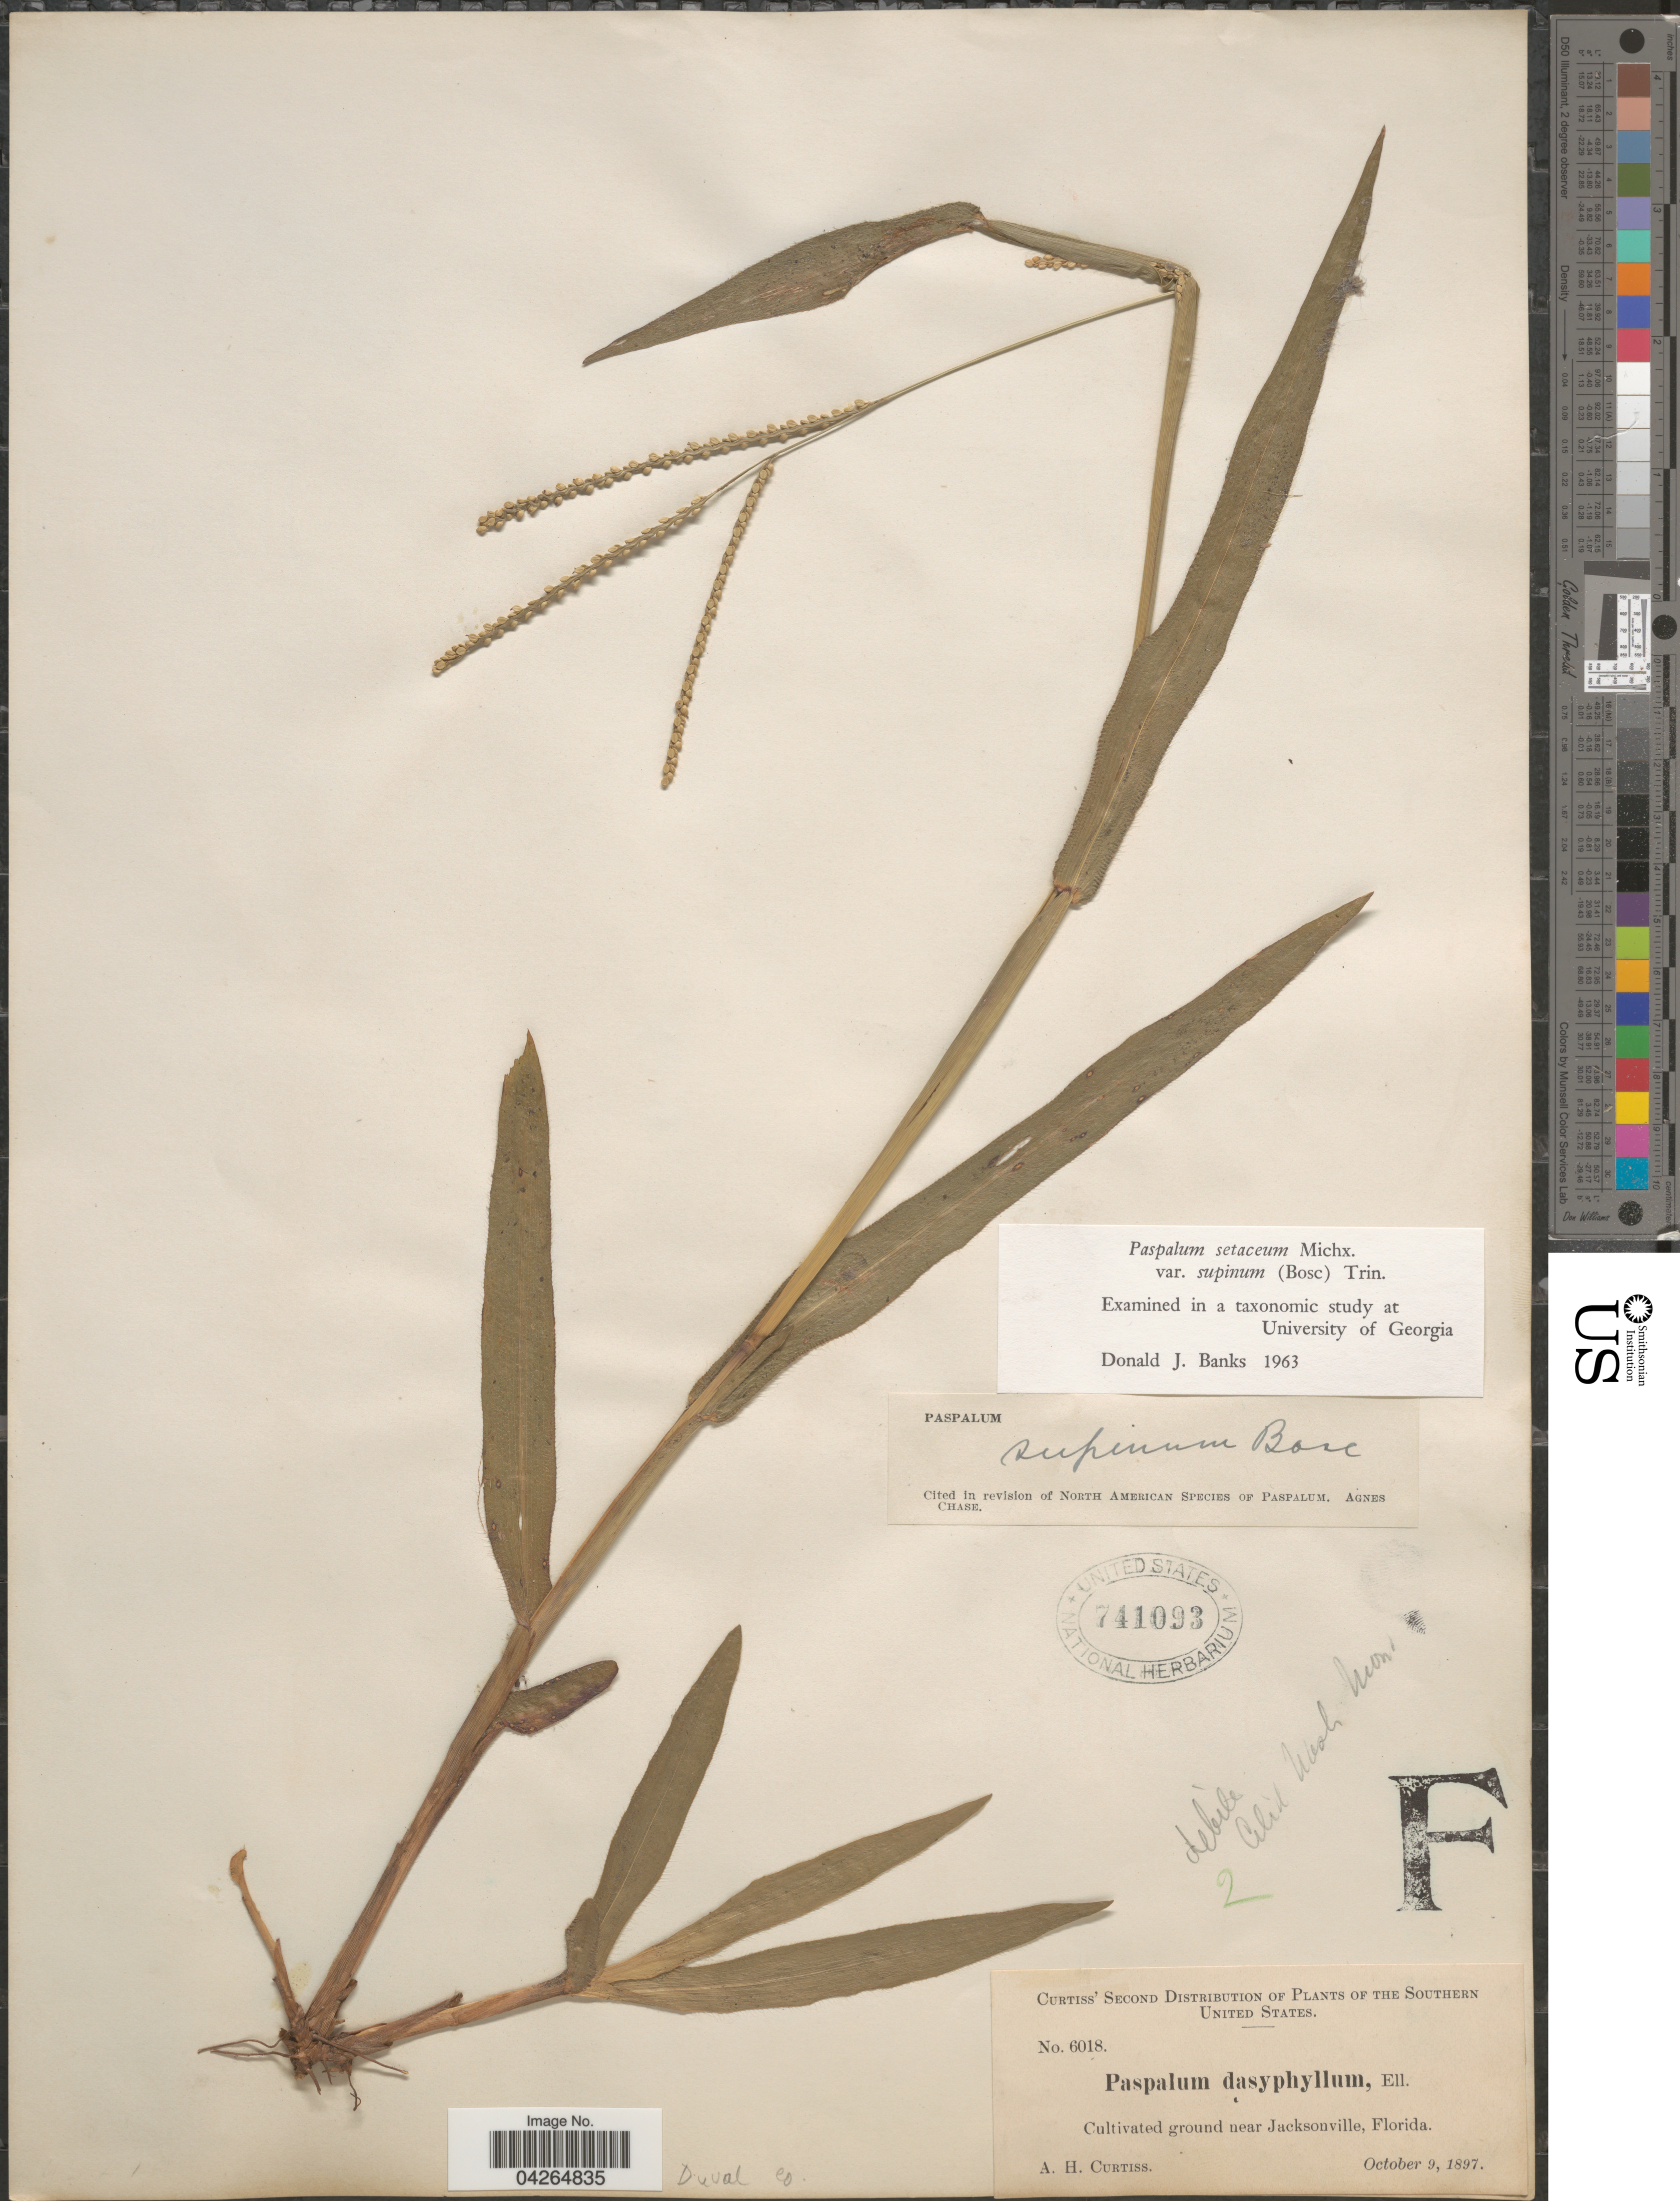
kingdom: Plantae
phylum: Tracheophyta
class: Liliopsida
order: Poales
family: Poaceae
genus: Paspalum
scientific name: Paspalum setaceum var. supinum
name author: (Bosc ex Poir.) Trin.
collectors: A. H. Curtiss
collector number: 6018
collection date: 1897-10-09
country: United States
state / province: Florida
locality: Southern United States. Cultivated ground near Jacksonville. Duval Co.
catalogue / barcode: US 741093